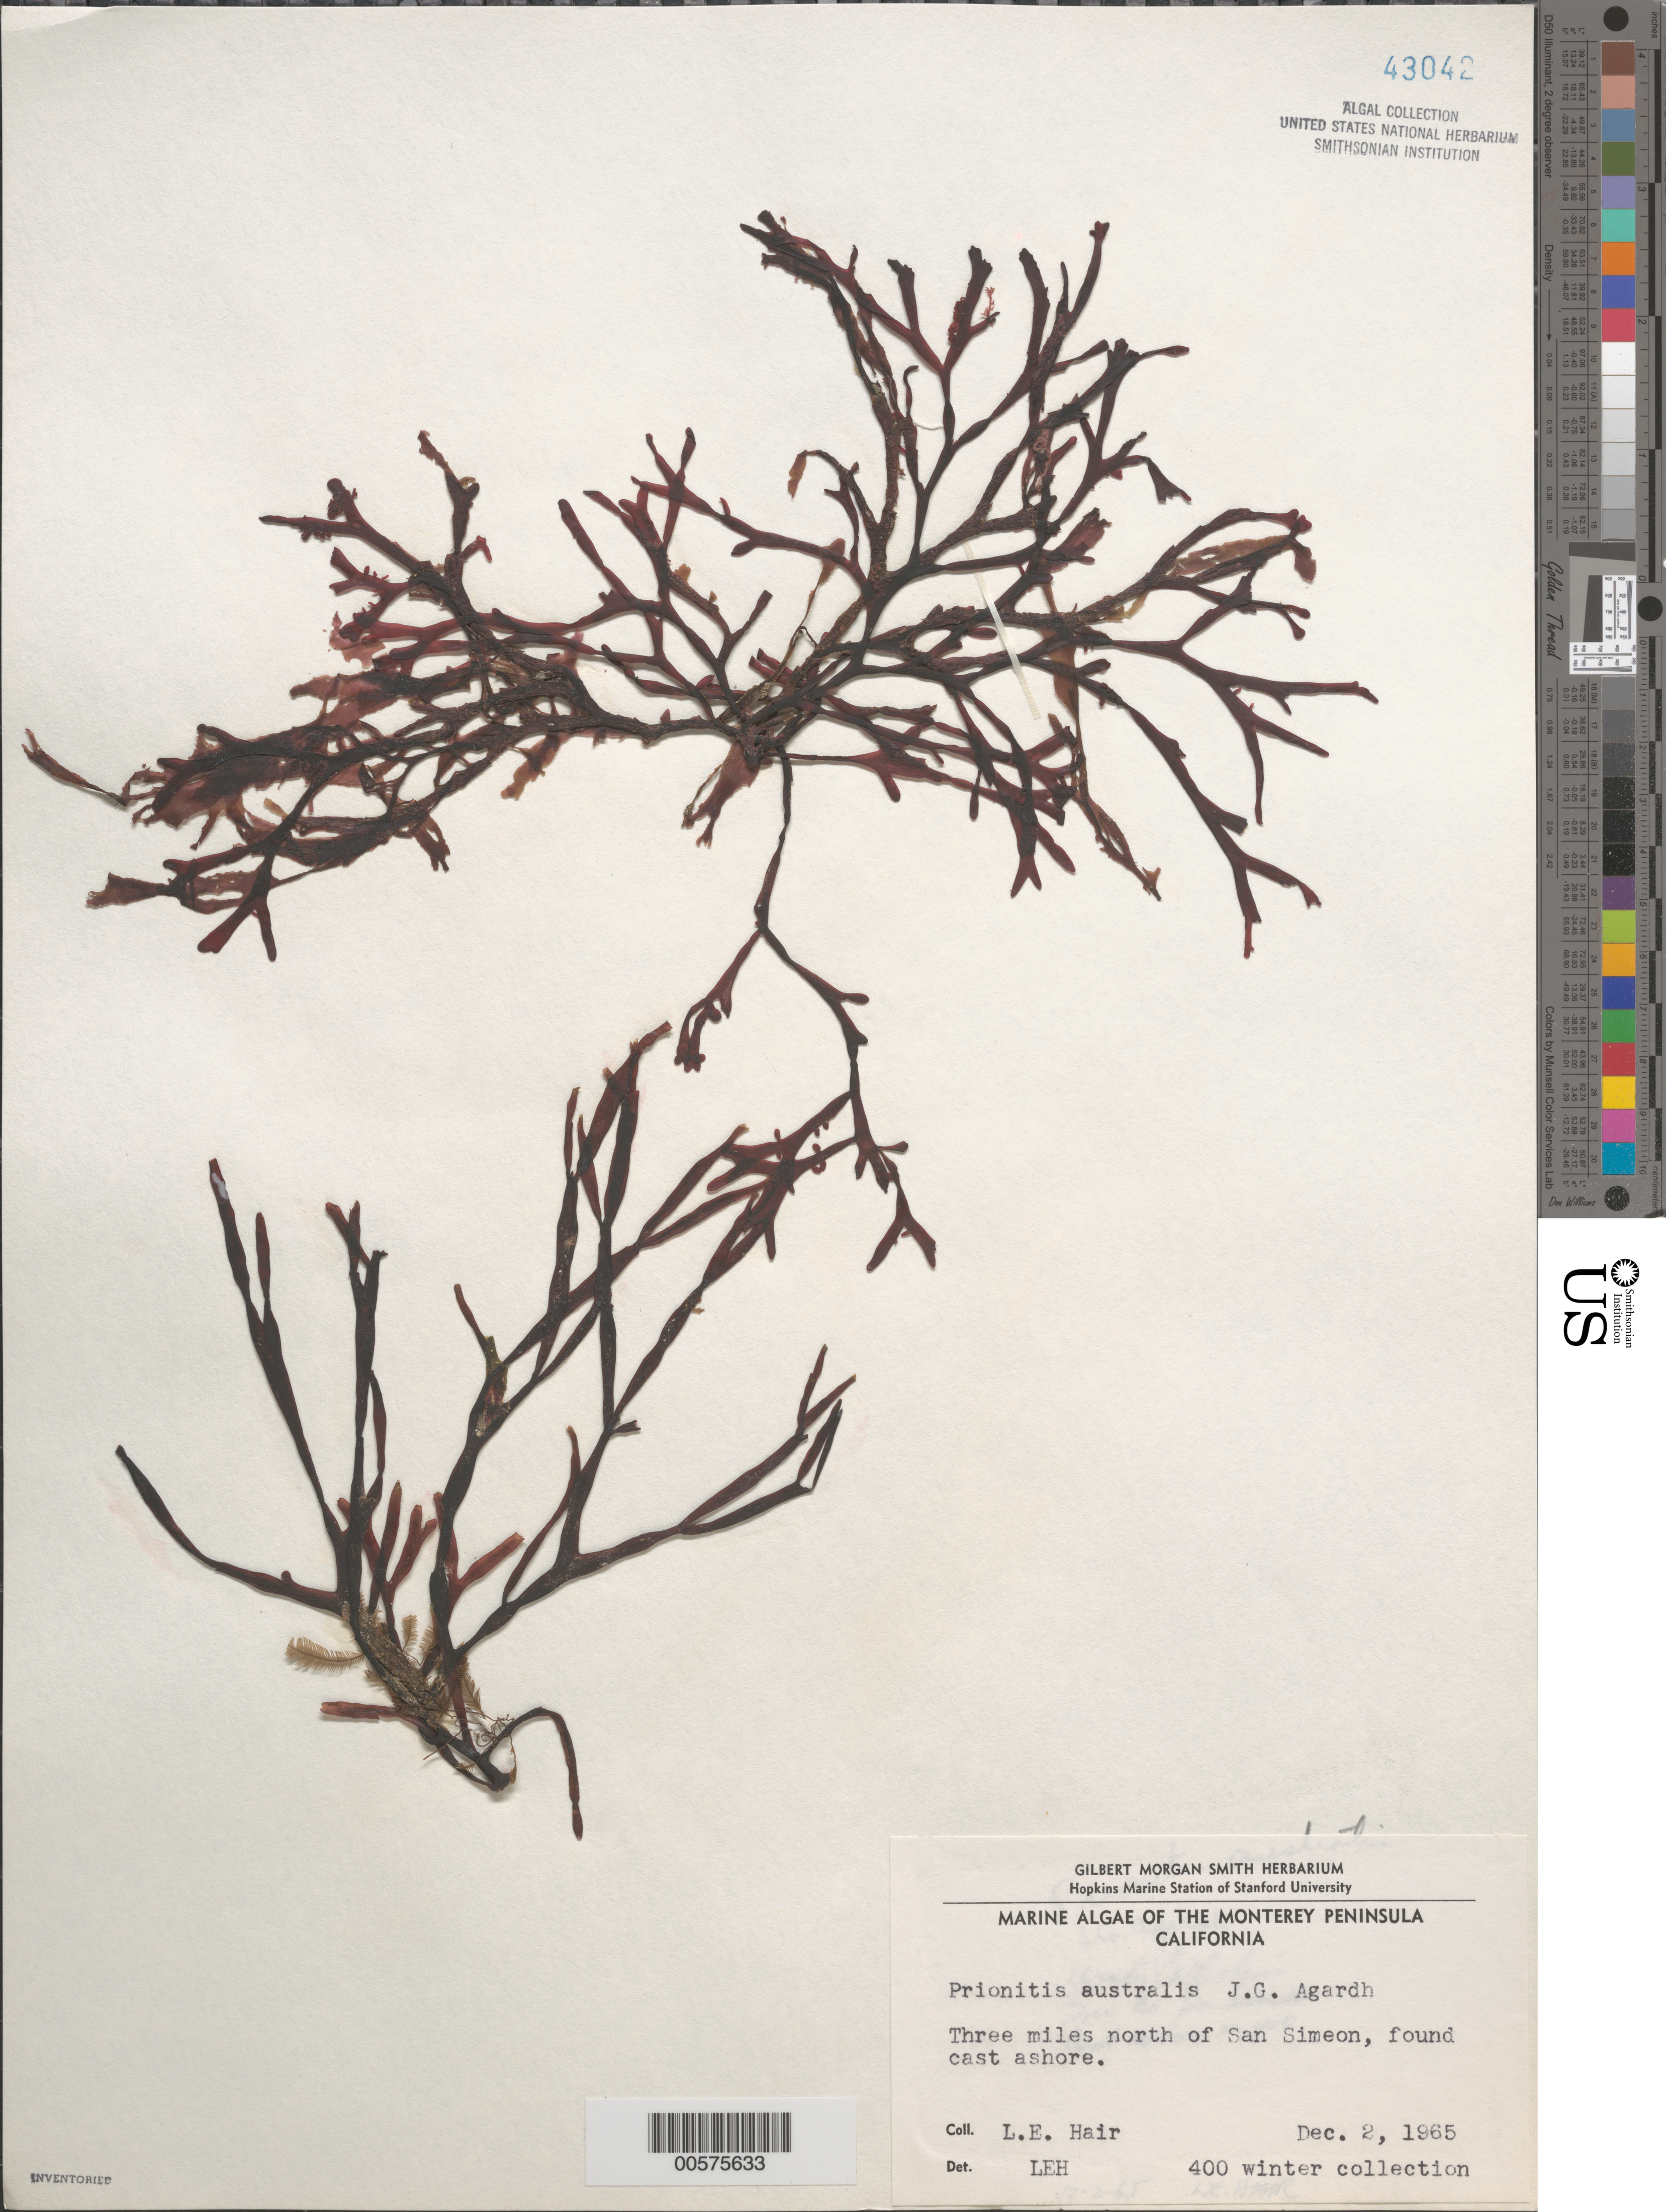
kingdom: Plantae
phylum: Rhodophyta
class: Florideophyceae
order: Cryptonemiales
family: Cryptonemiaceae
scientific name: Prionitis australis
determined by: Hair, L. E.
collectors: L. Hair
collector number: Leh 400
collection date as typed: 02 Dec 1965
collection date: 1965-12-02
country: United States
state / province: California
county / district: San Luis Obispo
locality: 3 miles north of San Simeon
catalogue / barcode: US 43042